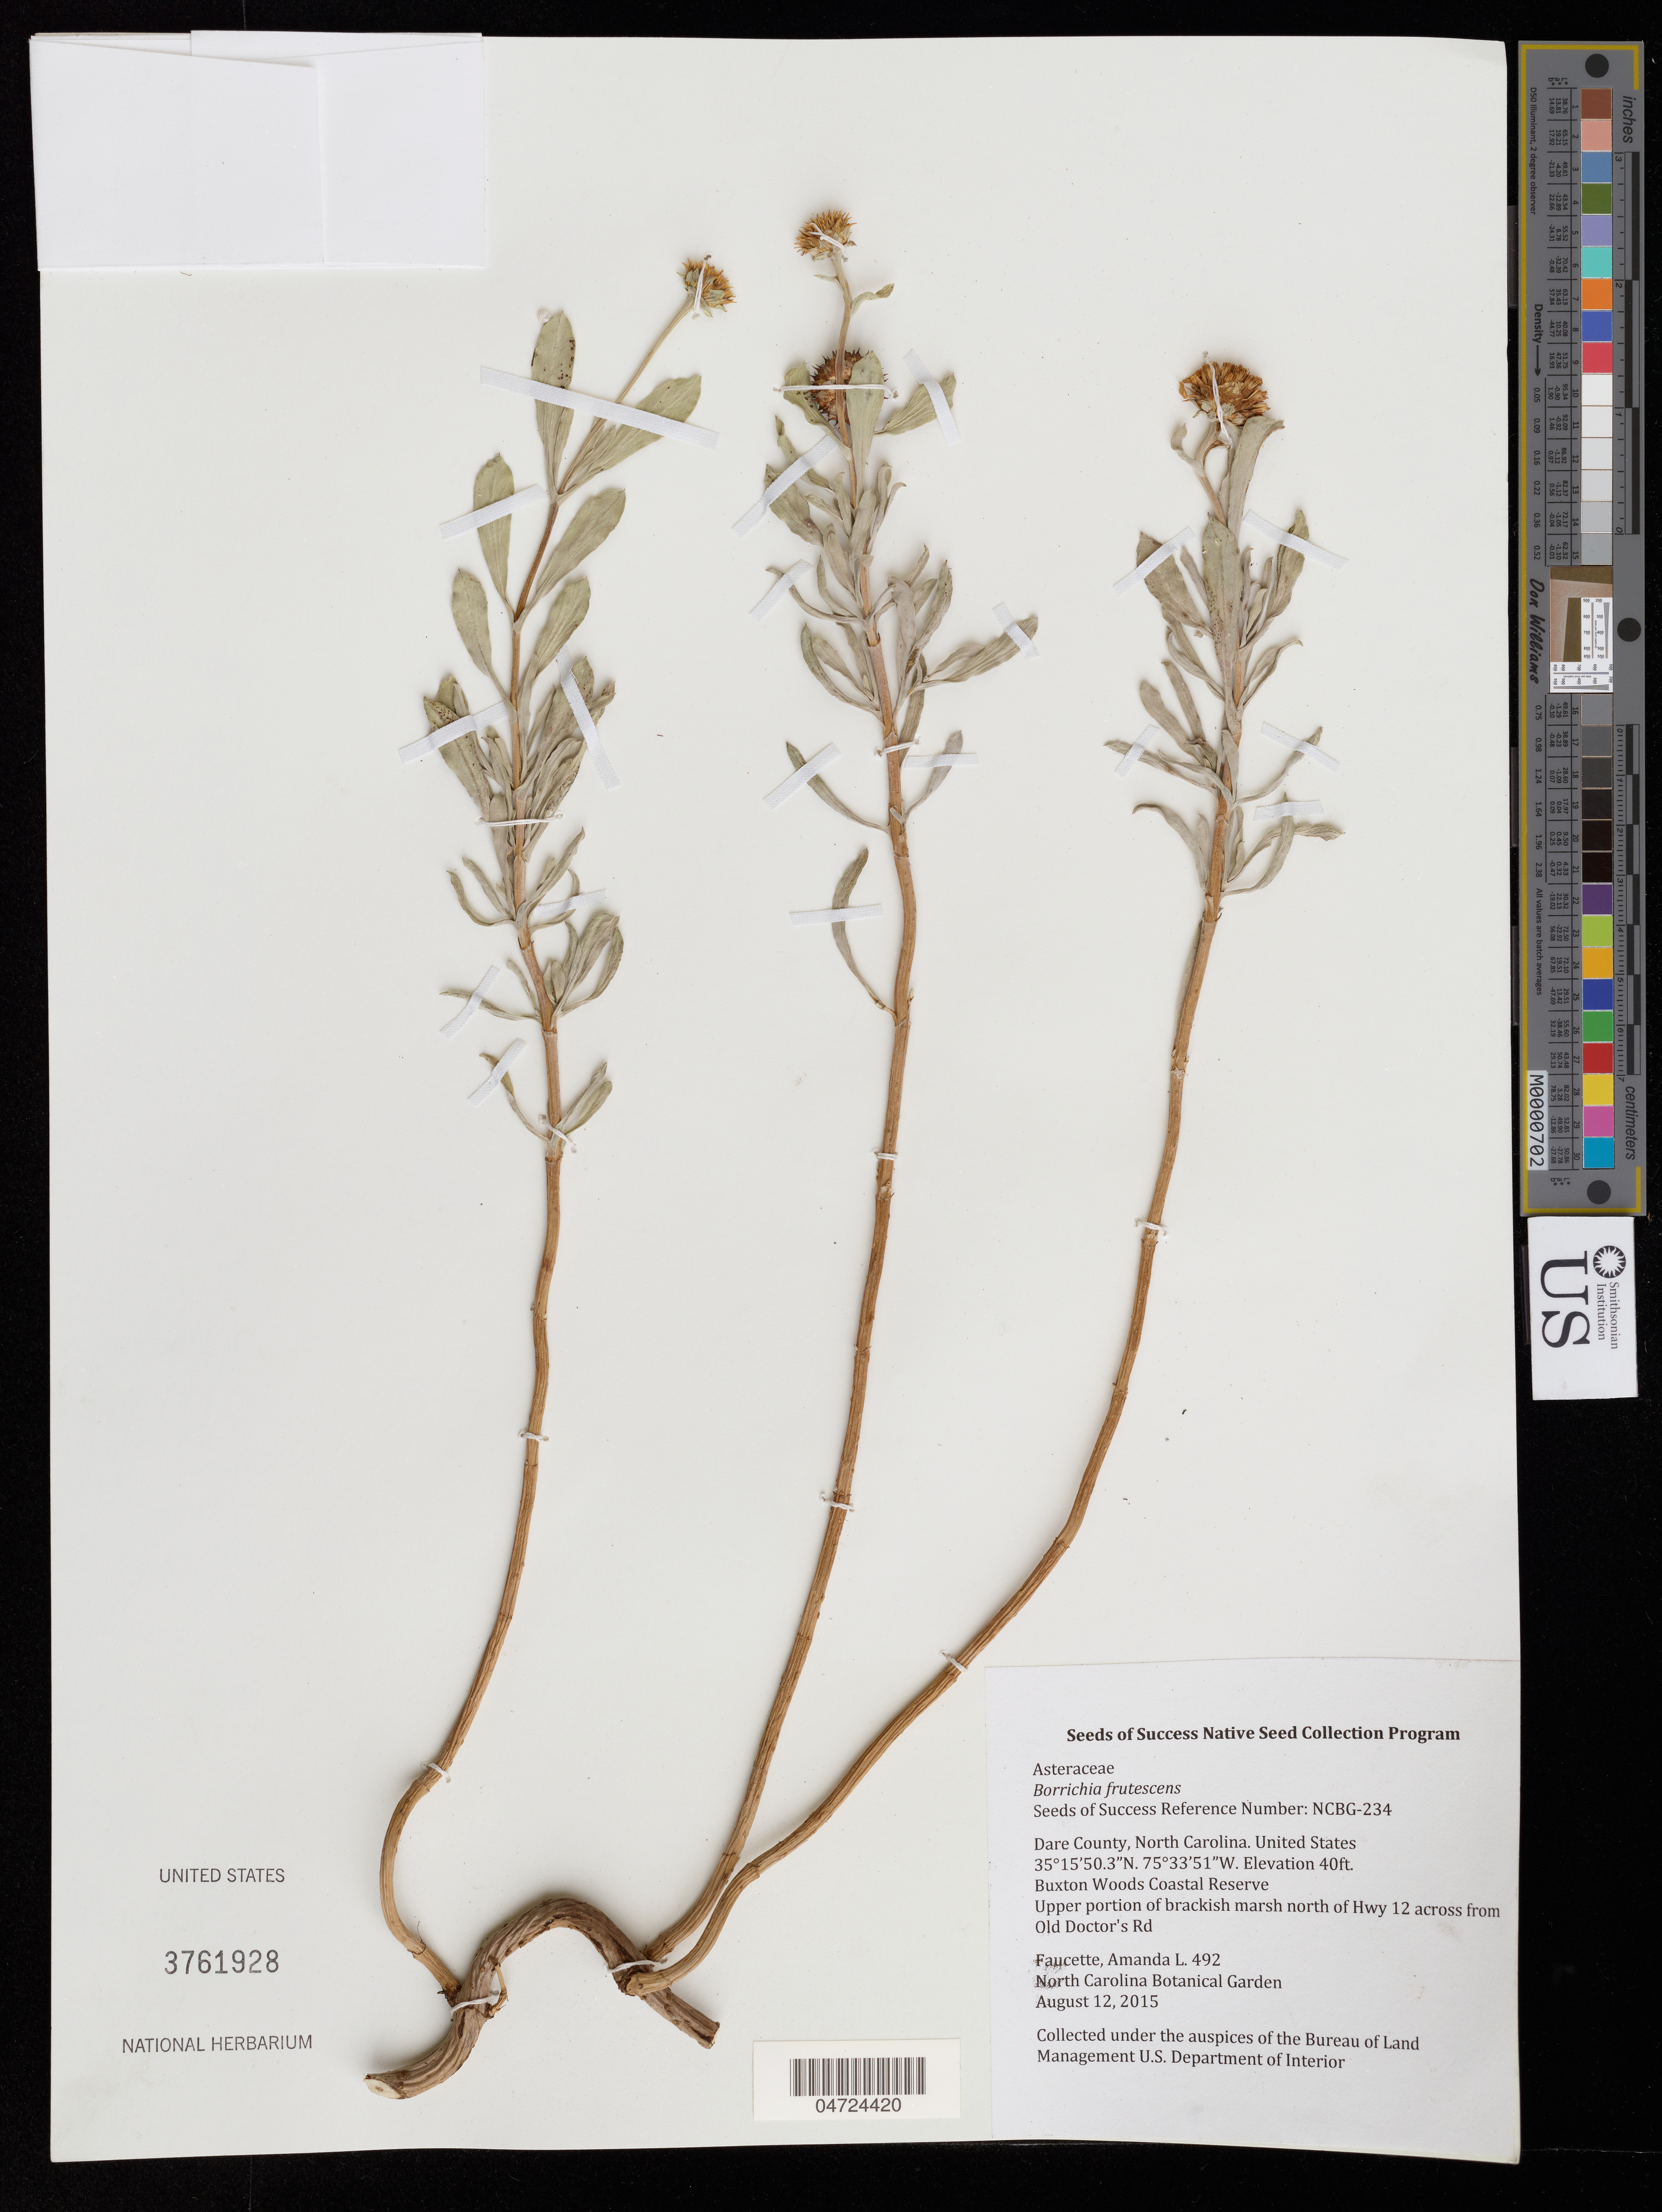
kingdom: Plantae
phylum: Tracheophyta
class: Magnoliopsida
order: Asterales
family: Asteraceae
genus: Borrichia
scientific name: Borrichia frutescens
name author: (L.) DC.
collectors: A. Faucette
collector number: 492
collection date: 2015-08-12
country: United States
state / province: North Carolina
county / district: Dare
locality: Dare County. Buxton Woods Coastal Reserve. Upper portion of brackish marsh north of Hwy 12 across from Old Doctor's Rd.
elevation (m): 12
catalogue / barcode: US 3761928